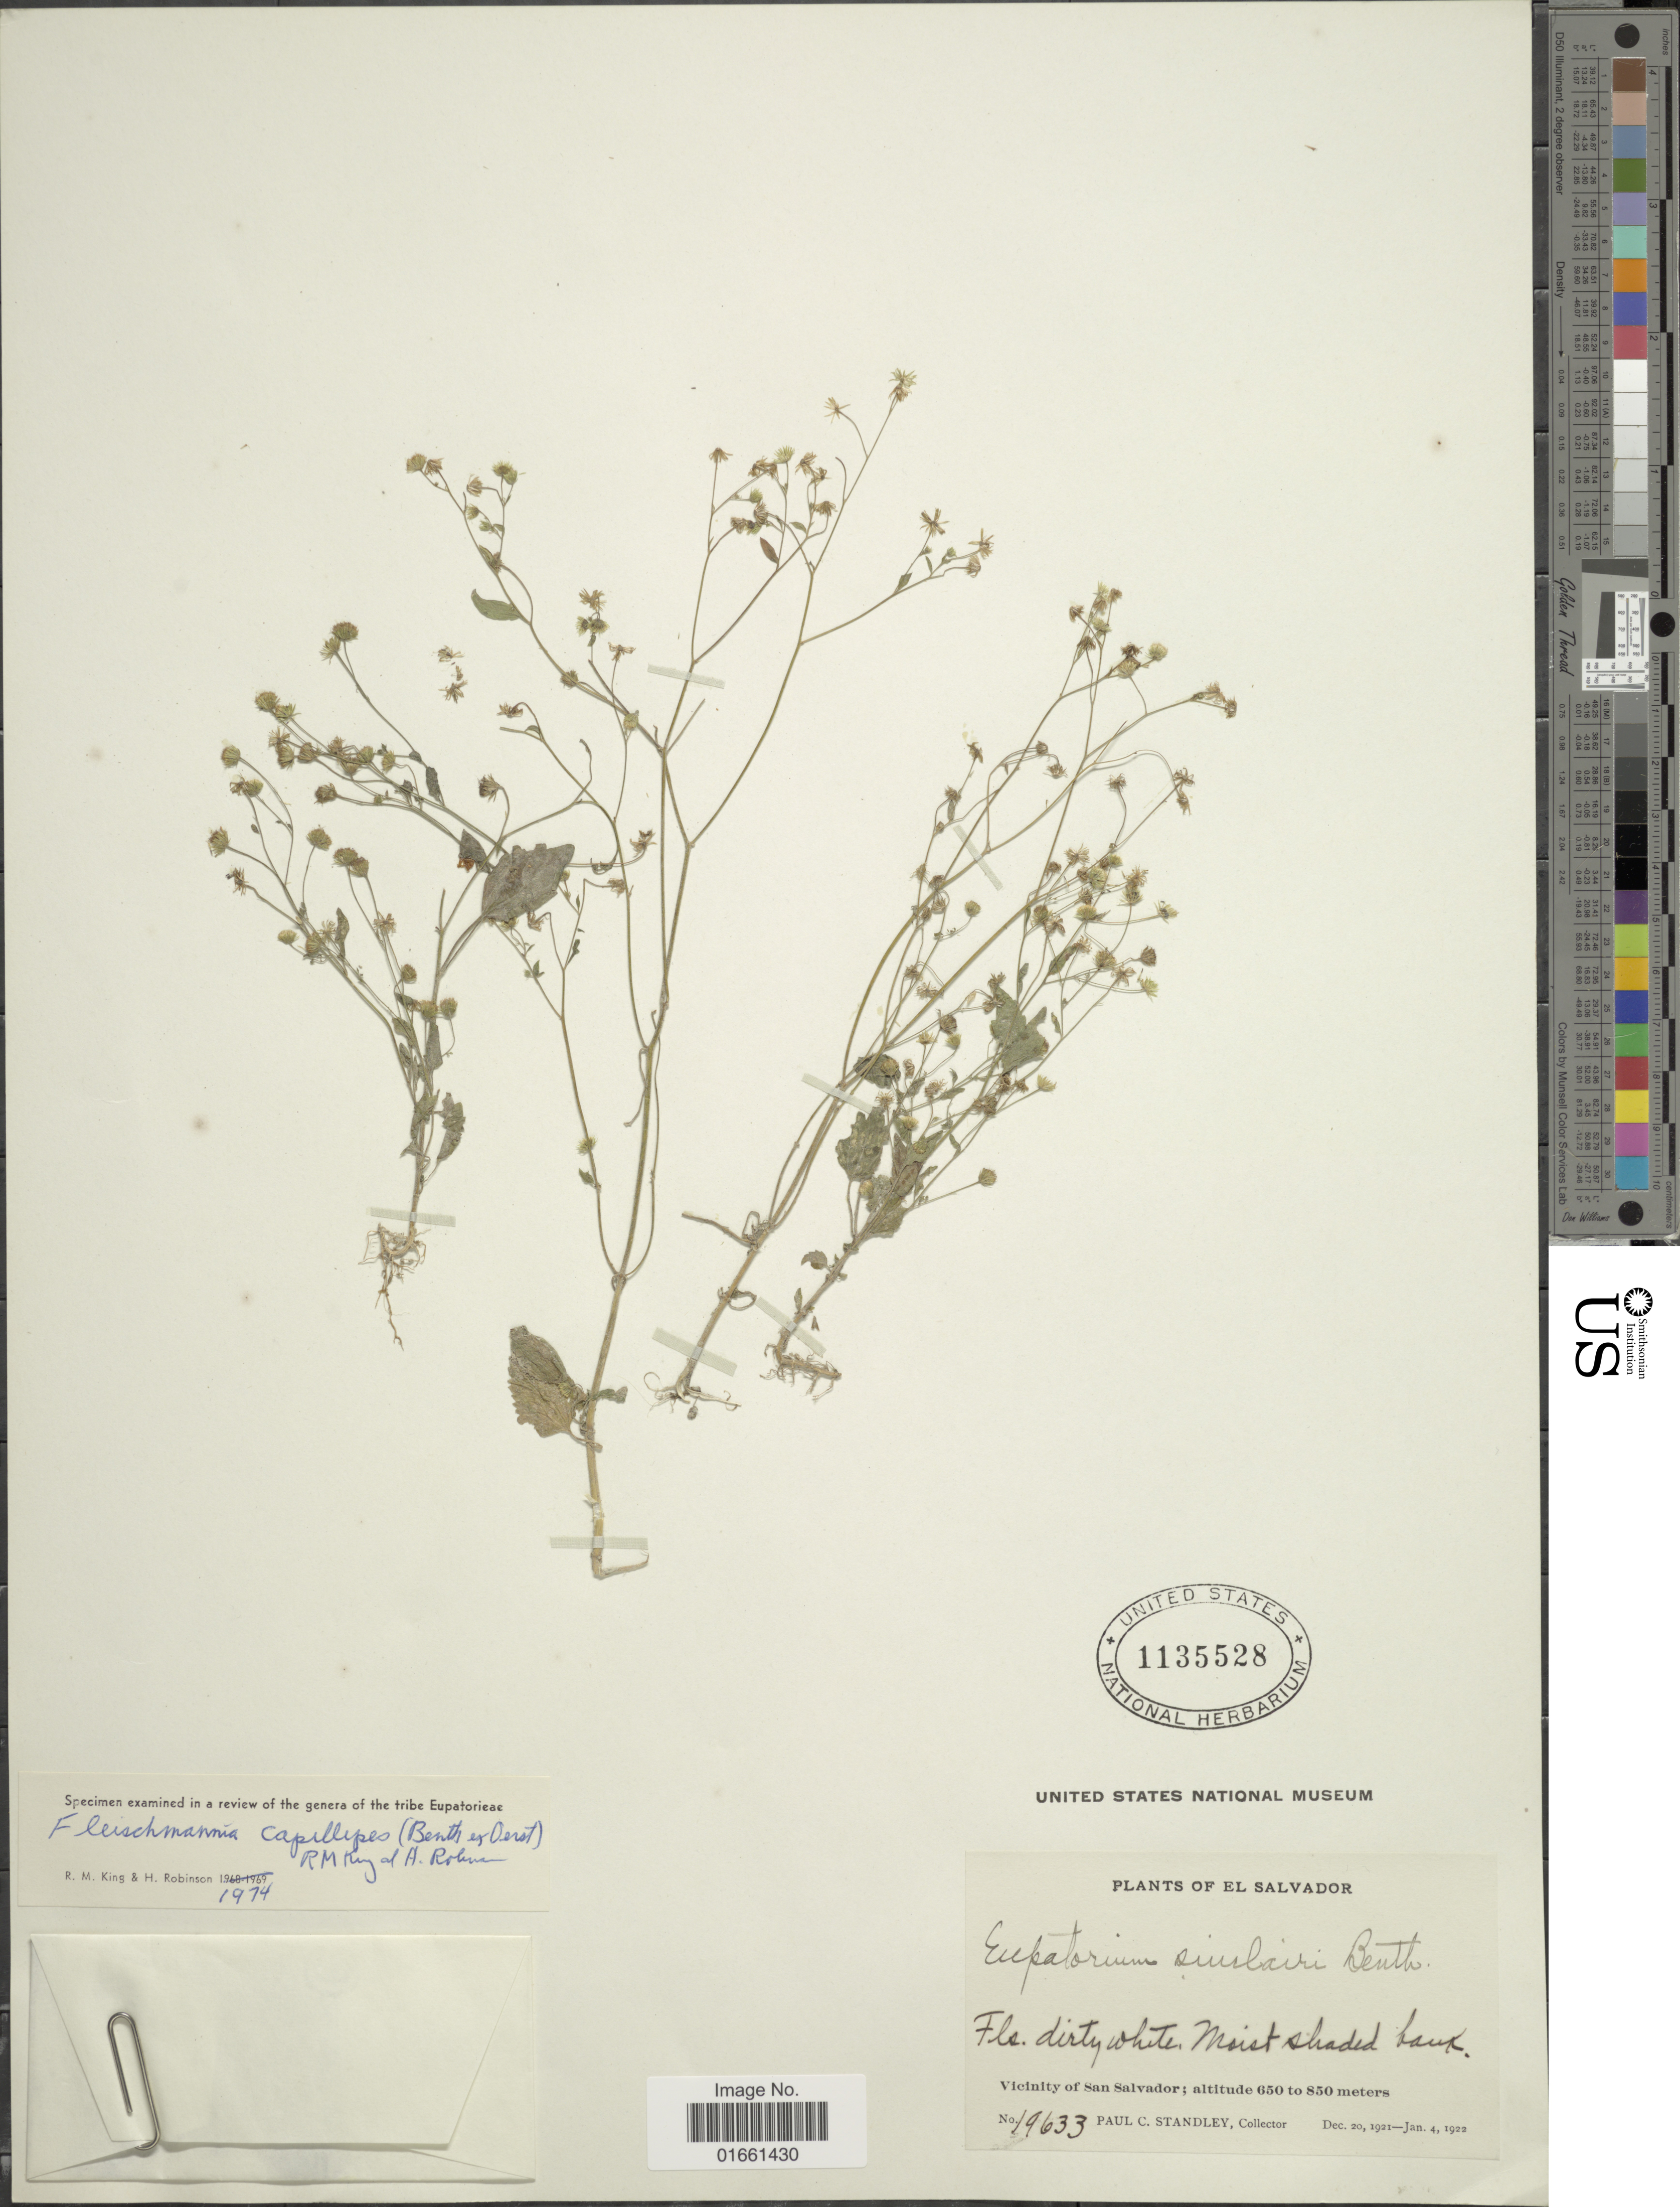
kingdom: Plantae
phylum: Tracheophyta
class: Magnoliopsida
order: Asterales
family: Asteraceae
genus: Fleischmannia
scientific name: Fleischmannia capillipes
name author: (Benth. ex Oerst.) R.M. King & H. Rob.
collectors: P. C. Standley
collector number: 19633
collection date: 1921-12-20/1922-01-04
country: El Salvador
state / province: San Salvador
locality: Vicninity of San Salvador.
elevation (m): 650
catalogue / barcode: US 1135528